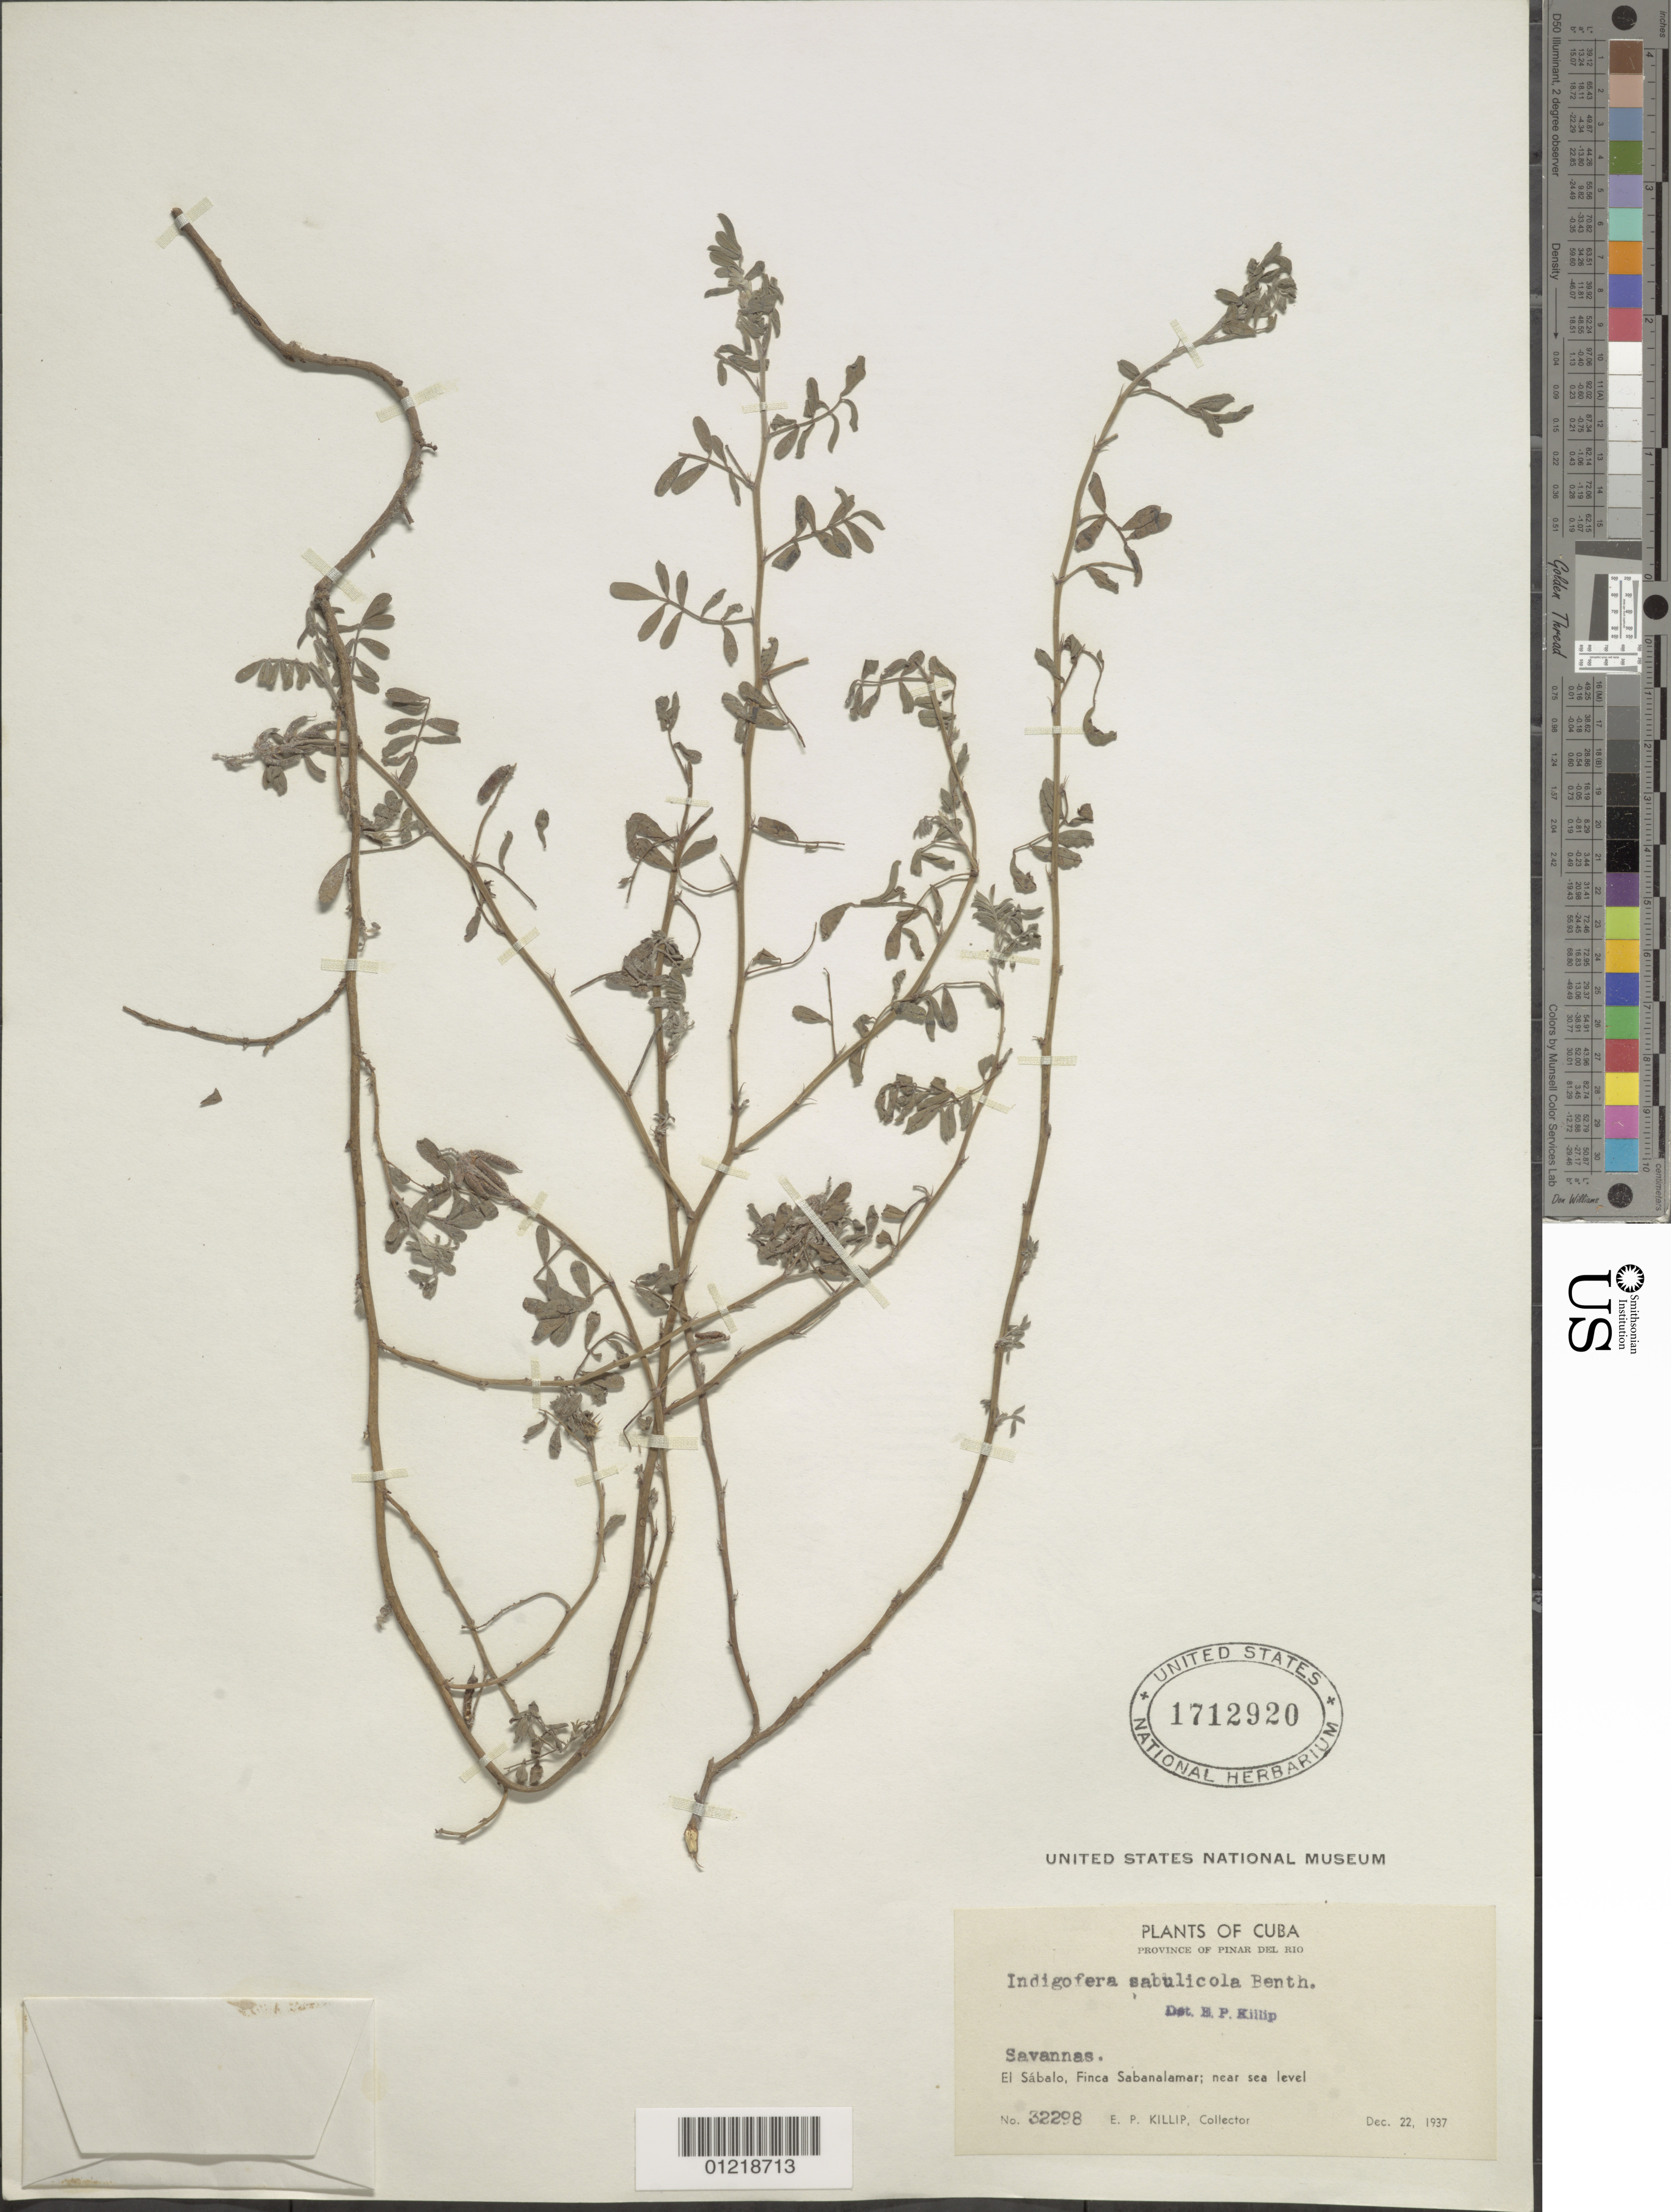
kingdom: Plantae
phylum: Tracheophyta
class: Magnoliopsida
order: Fabales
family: Fabaceae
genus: Indigofera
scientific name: Indigofera sabulicola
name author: Benth.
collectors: E. P. Killip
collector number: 32298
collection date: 1937-12-22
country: Cuba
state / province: Pinar del Río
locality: El Sábalo, Finca Sabanalamar.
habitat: Savannas.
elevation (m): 0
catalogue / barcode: US 1712920